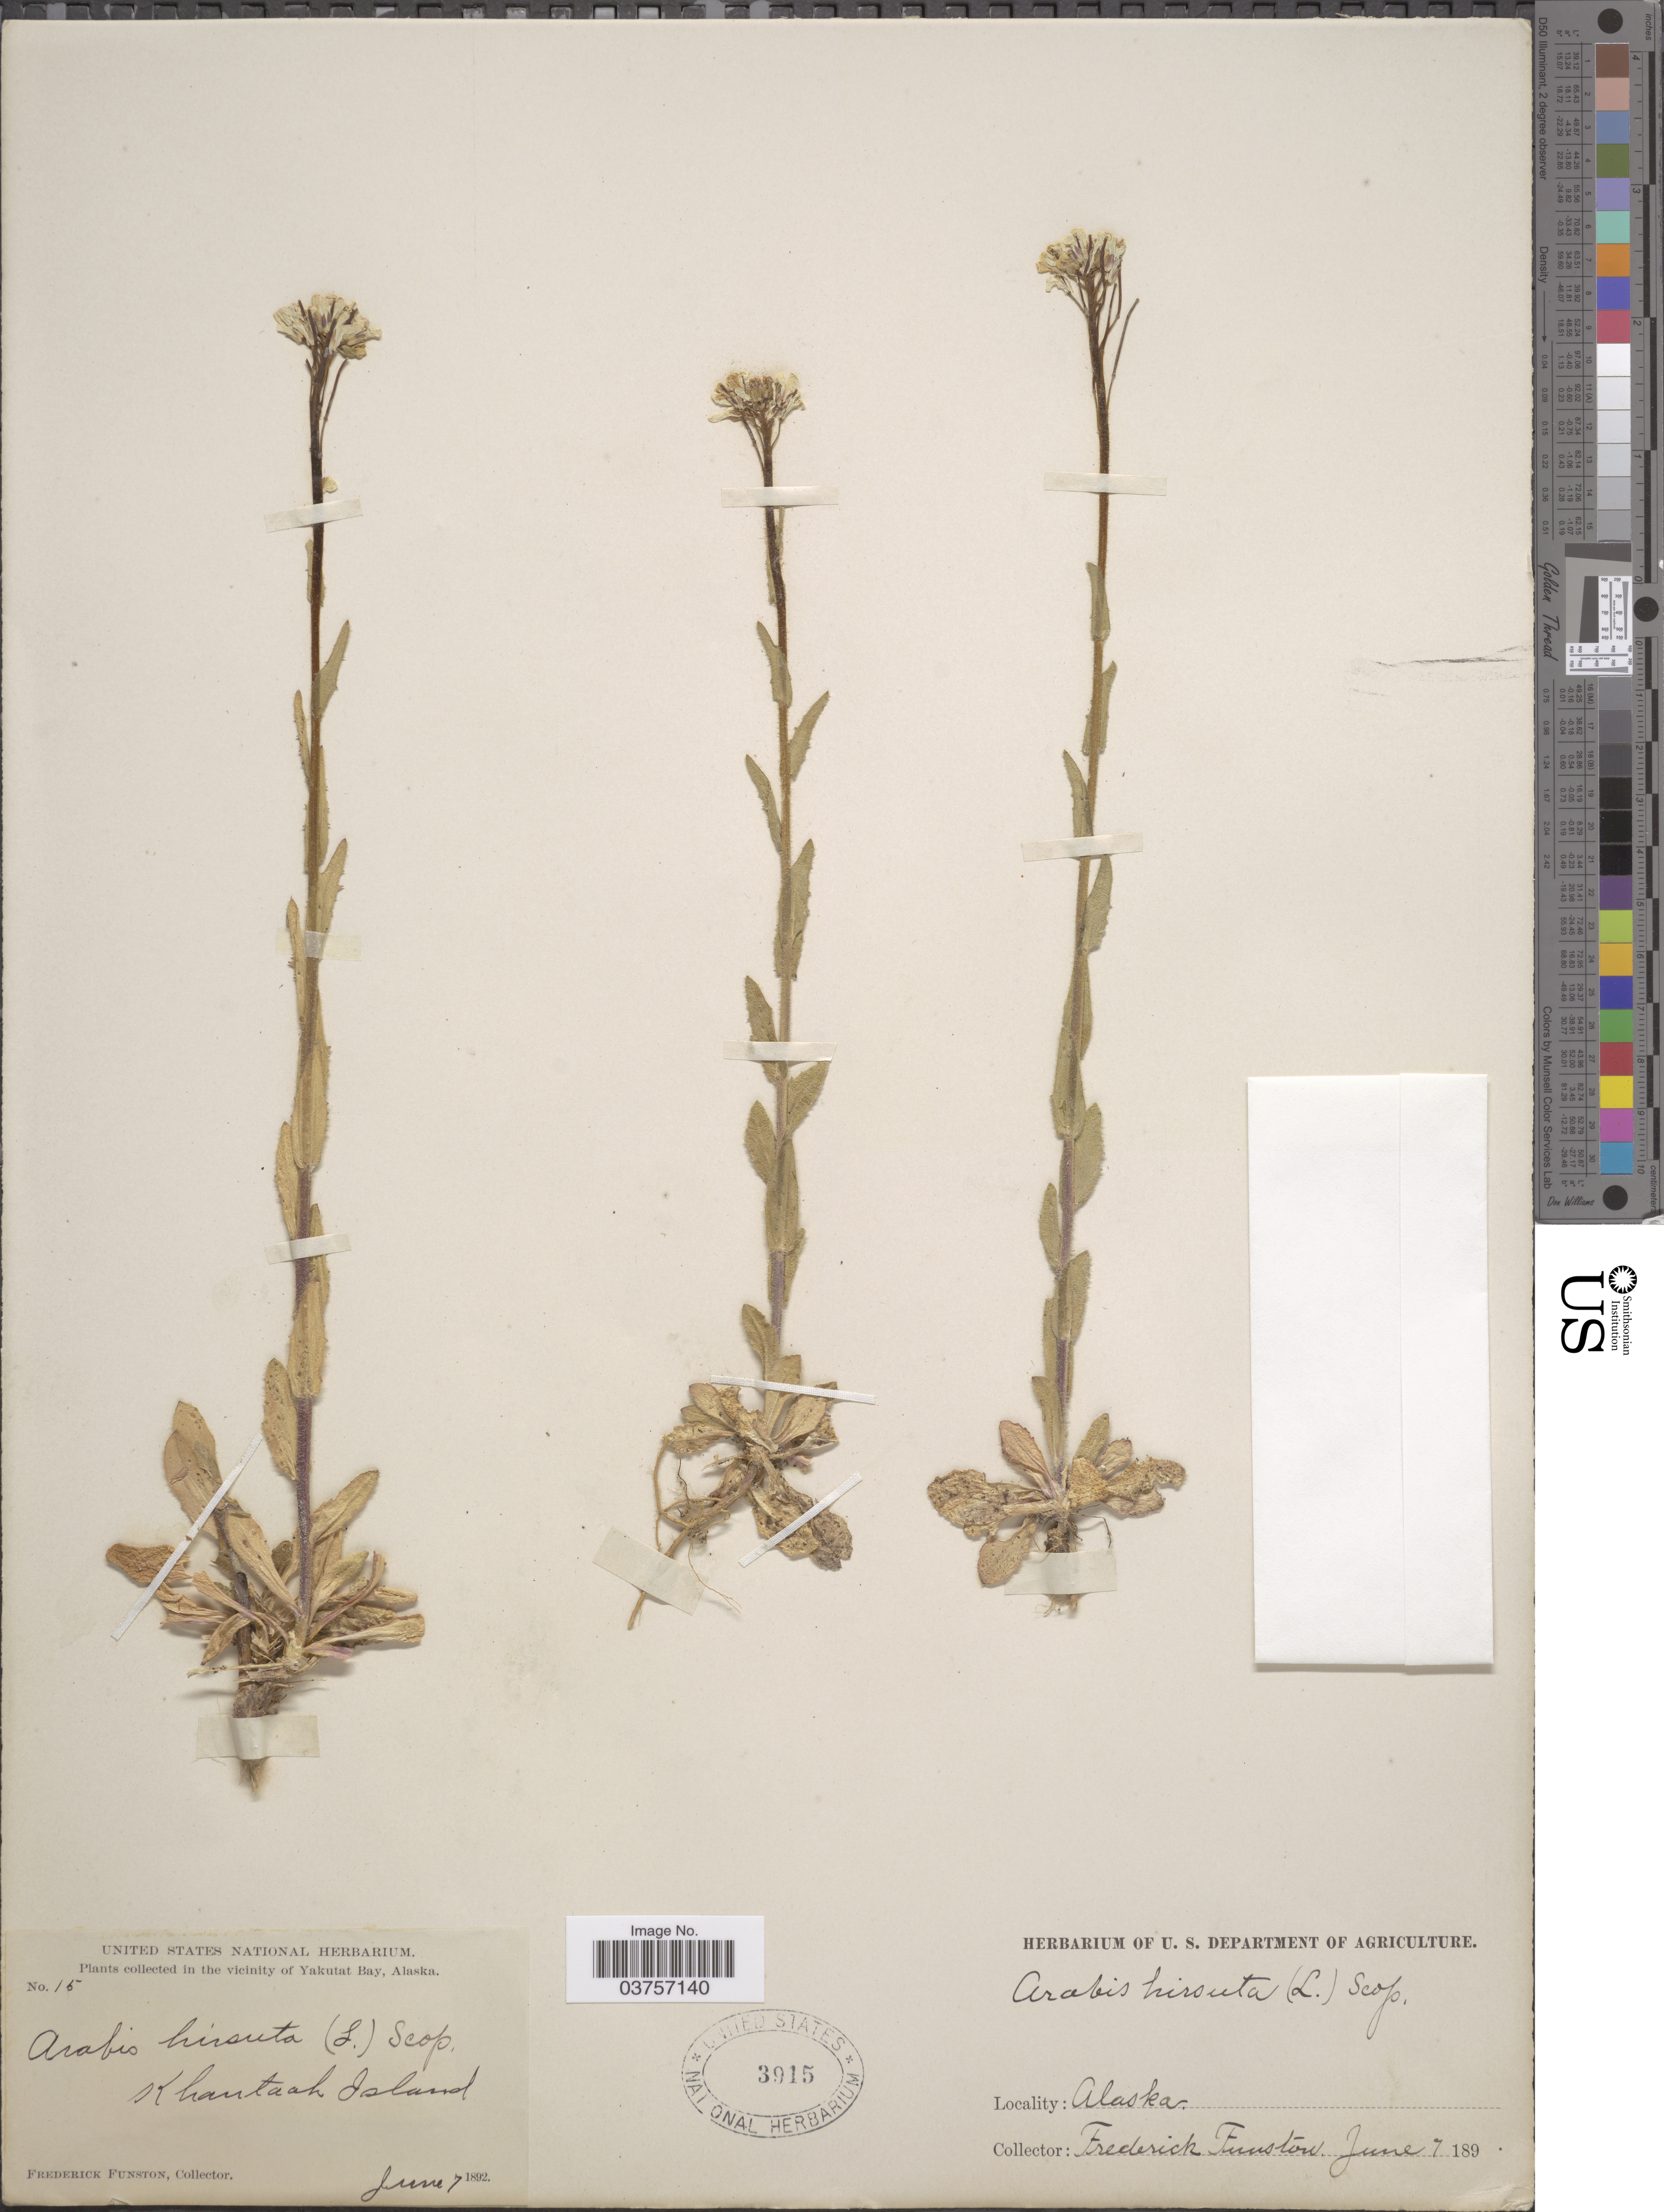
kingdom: Plantae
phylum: Tracheophyta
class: Magnoliopsida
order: Brassicales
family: Brassicaceae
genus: Arabis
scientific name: Arabis hirsuta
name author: (L.) Scop.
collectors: F. Funston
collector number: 15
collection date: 1892-06-07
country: United States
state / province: Alaska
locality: The vicinity of Yakutat Bay. Khantaak Island.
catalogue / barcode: US 3915